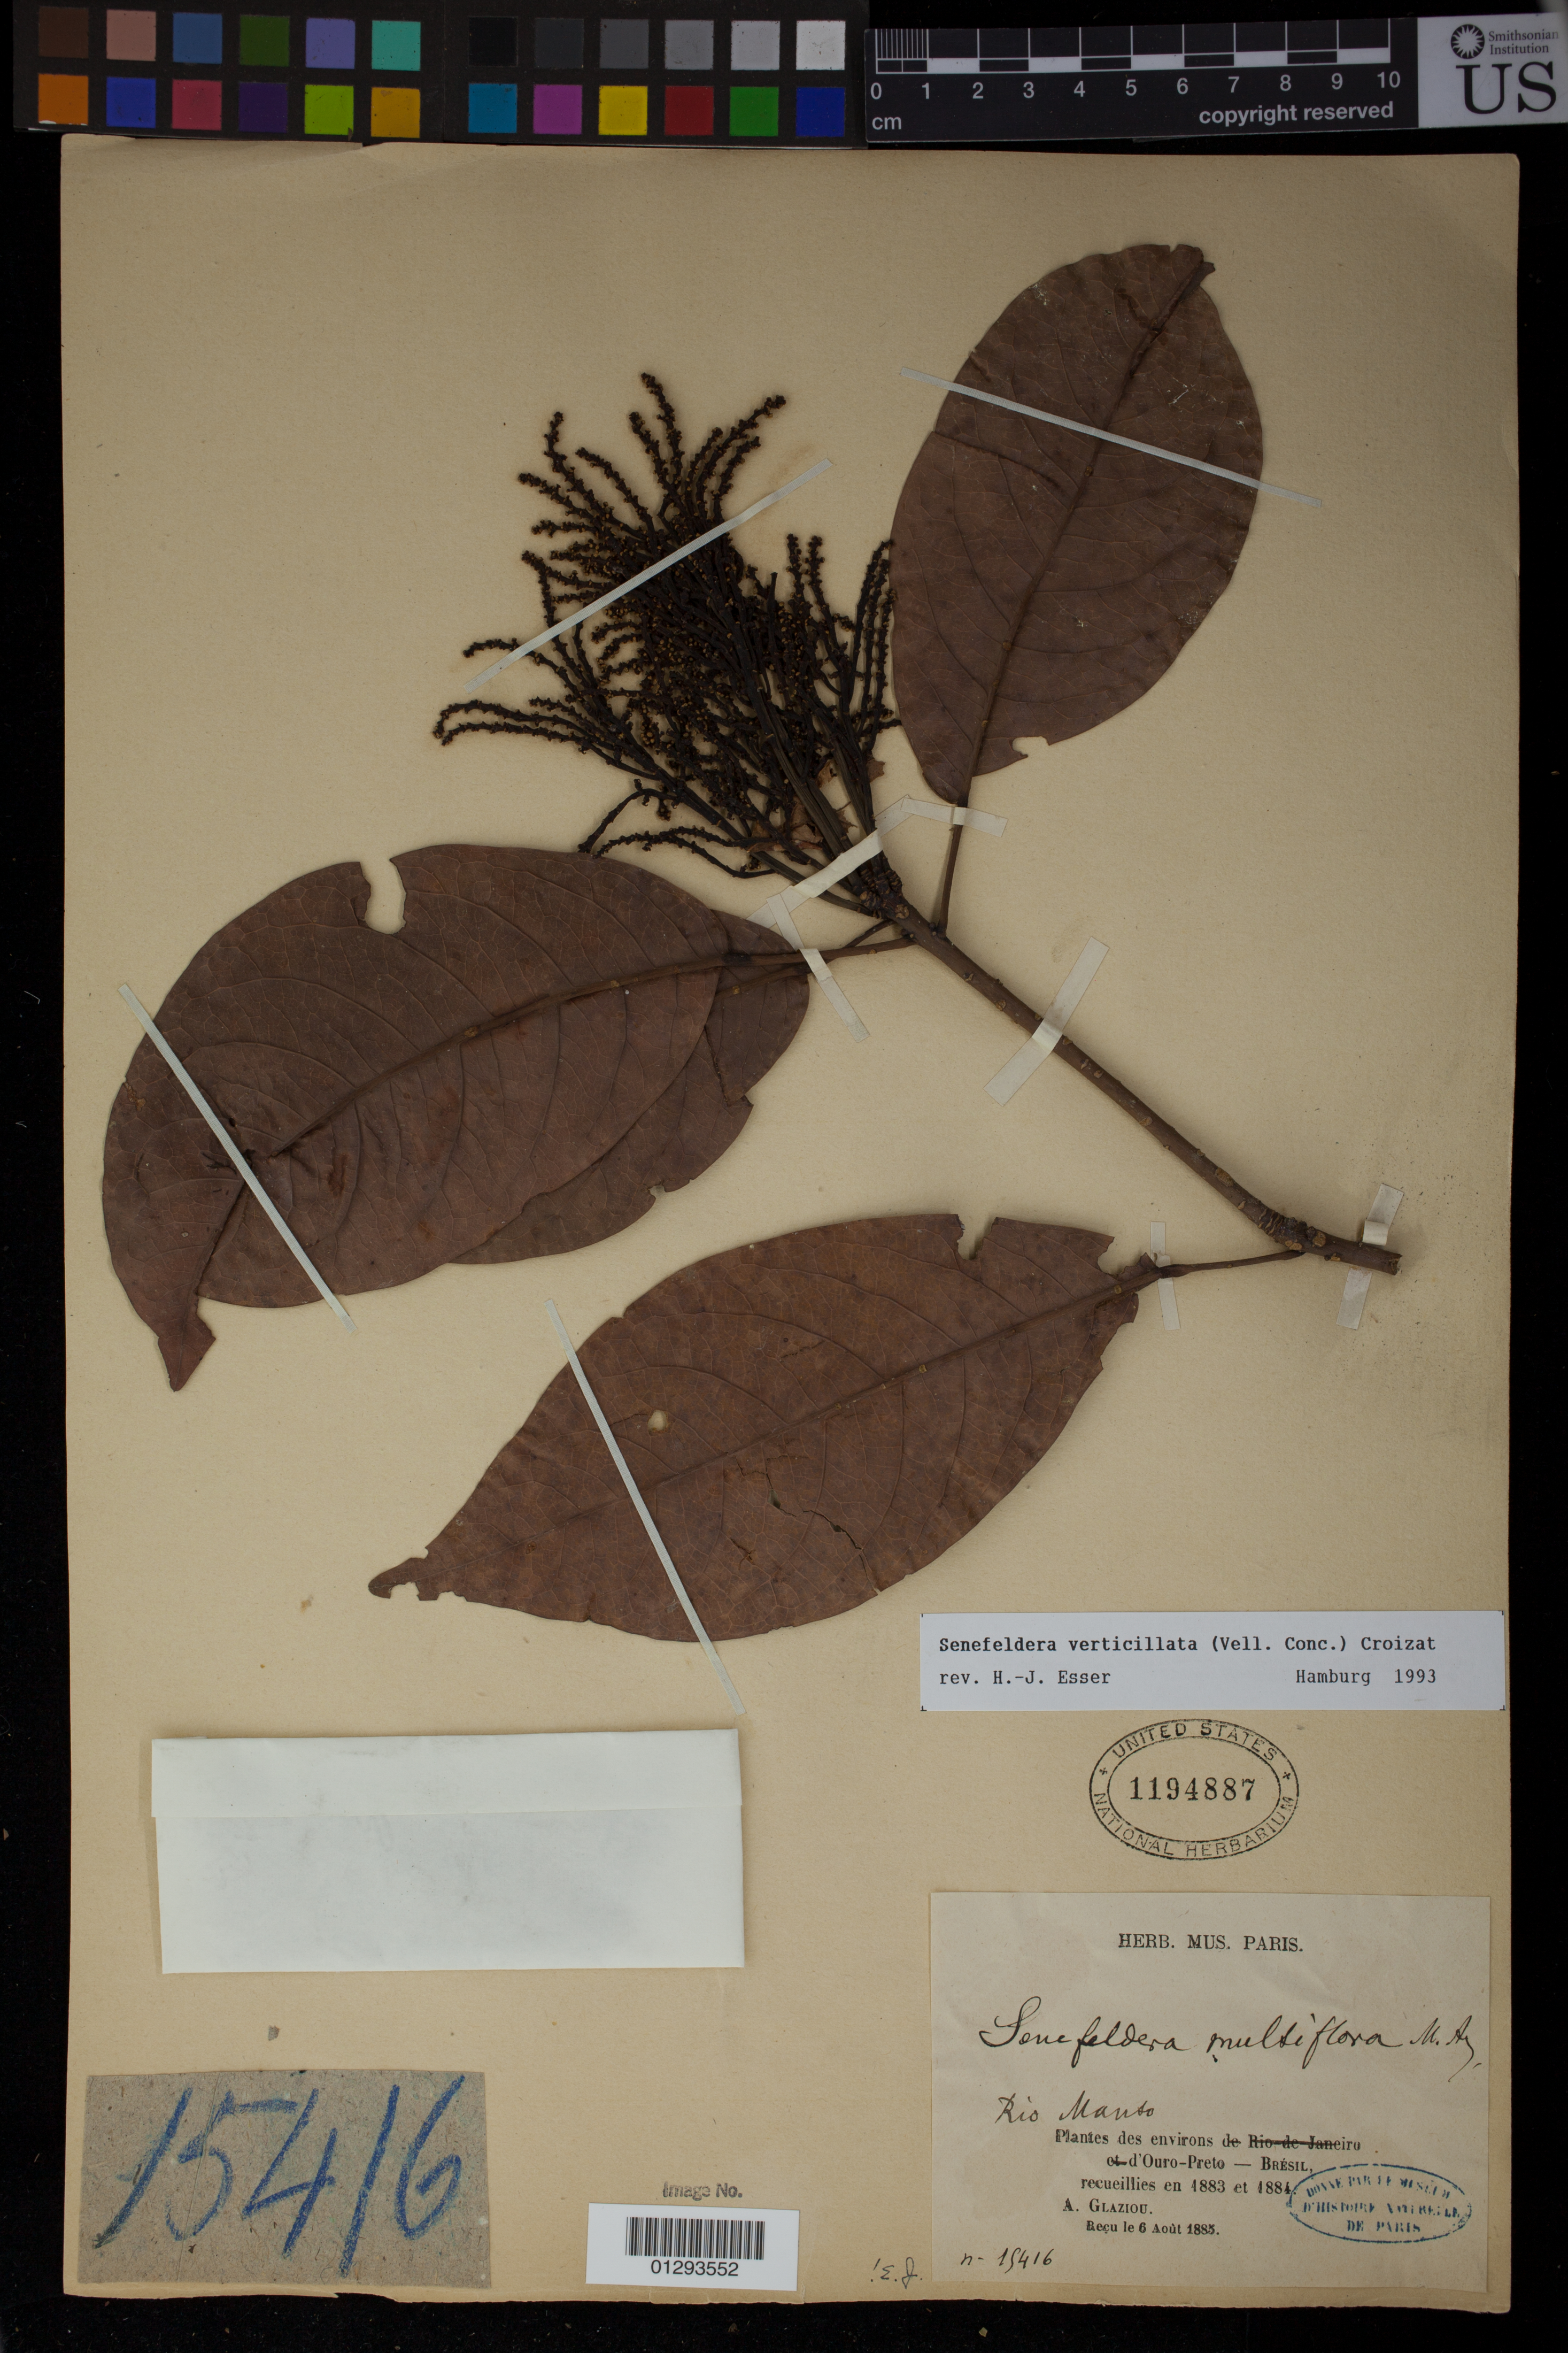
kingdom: Plantae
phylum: Tracheophyta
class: Magnoliopsida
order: Malpighiales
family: Euphorbiaceae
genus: Senefeldera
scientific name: Senefeldera verticillata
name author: (Vell.) Croizat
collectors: A. Glaziou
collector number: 19416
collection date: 1883/1884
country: Brazil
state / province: Minas Gerais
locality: Rio Manso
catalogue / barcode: US 1194887